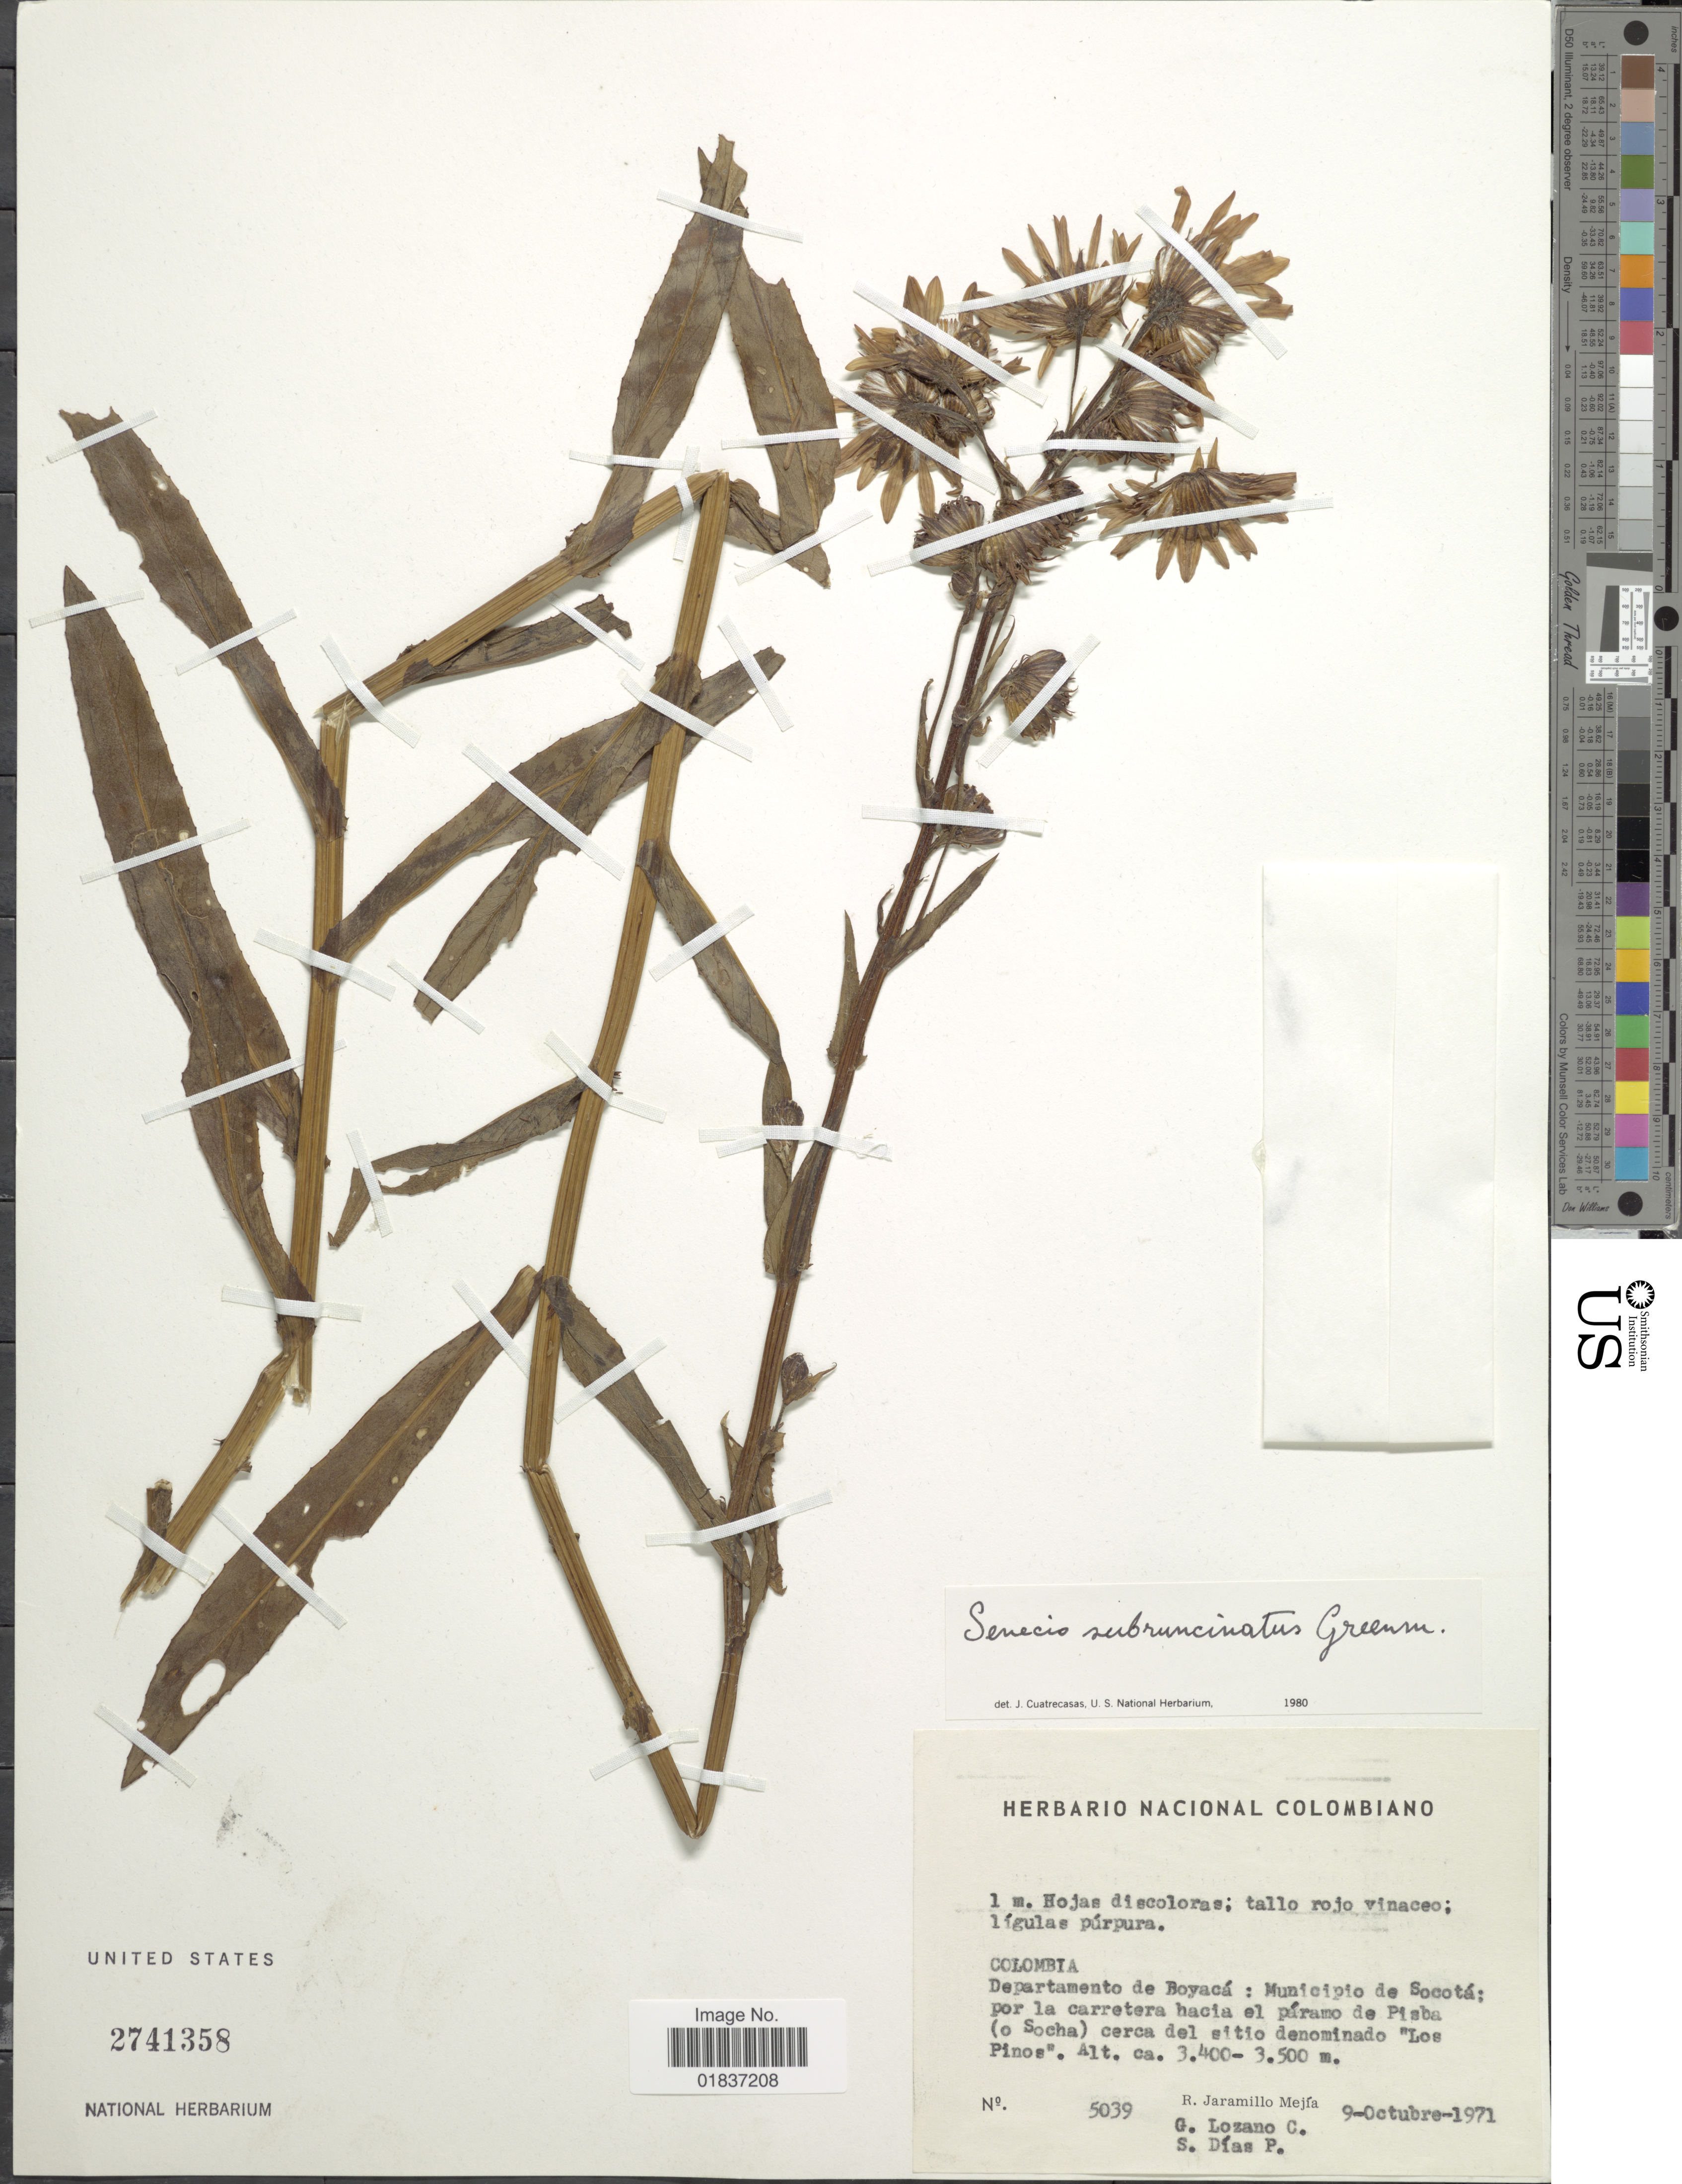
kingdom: Plantae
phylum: Tracheophyta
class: Magnoliopsida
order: Asterales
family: Asteraceae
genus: Senecio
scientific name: Senecio subruncinatus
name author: Greenm.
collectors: R. Jaramillo M., G. Lozano-Contreras & S. Díaz Píedrahíta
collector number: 5039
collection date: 1972-10-09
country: Colombia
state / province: Boyacá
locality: Departamento de Boyacá: Municipio de Socota; por la carretera hacia el paramo de Pisba (o Socha) cerca del sitio denominado "Los Pinos".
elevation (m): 3400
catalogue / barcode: US 2741358